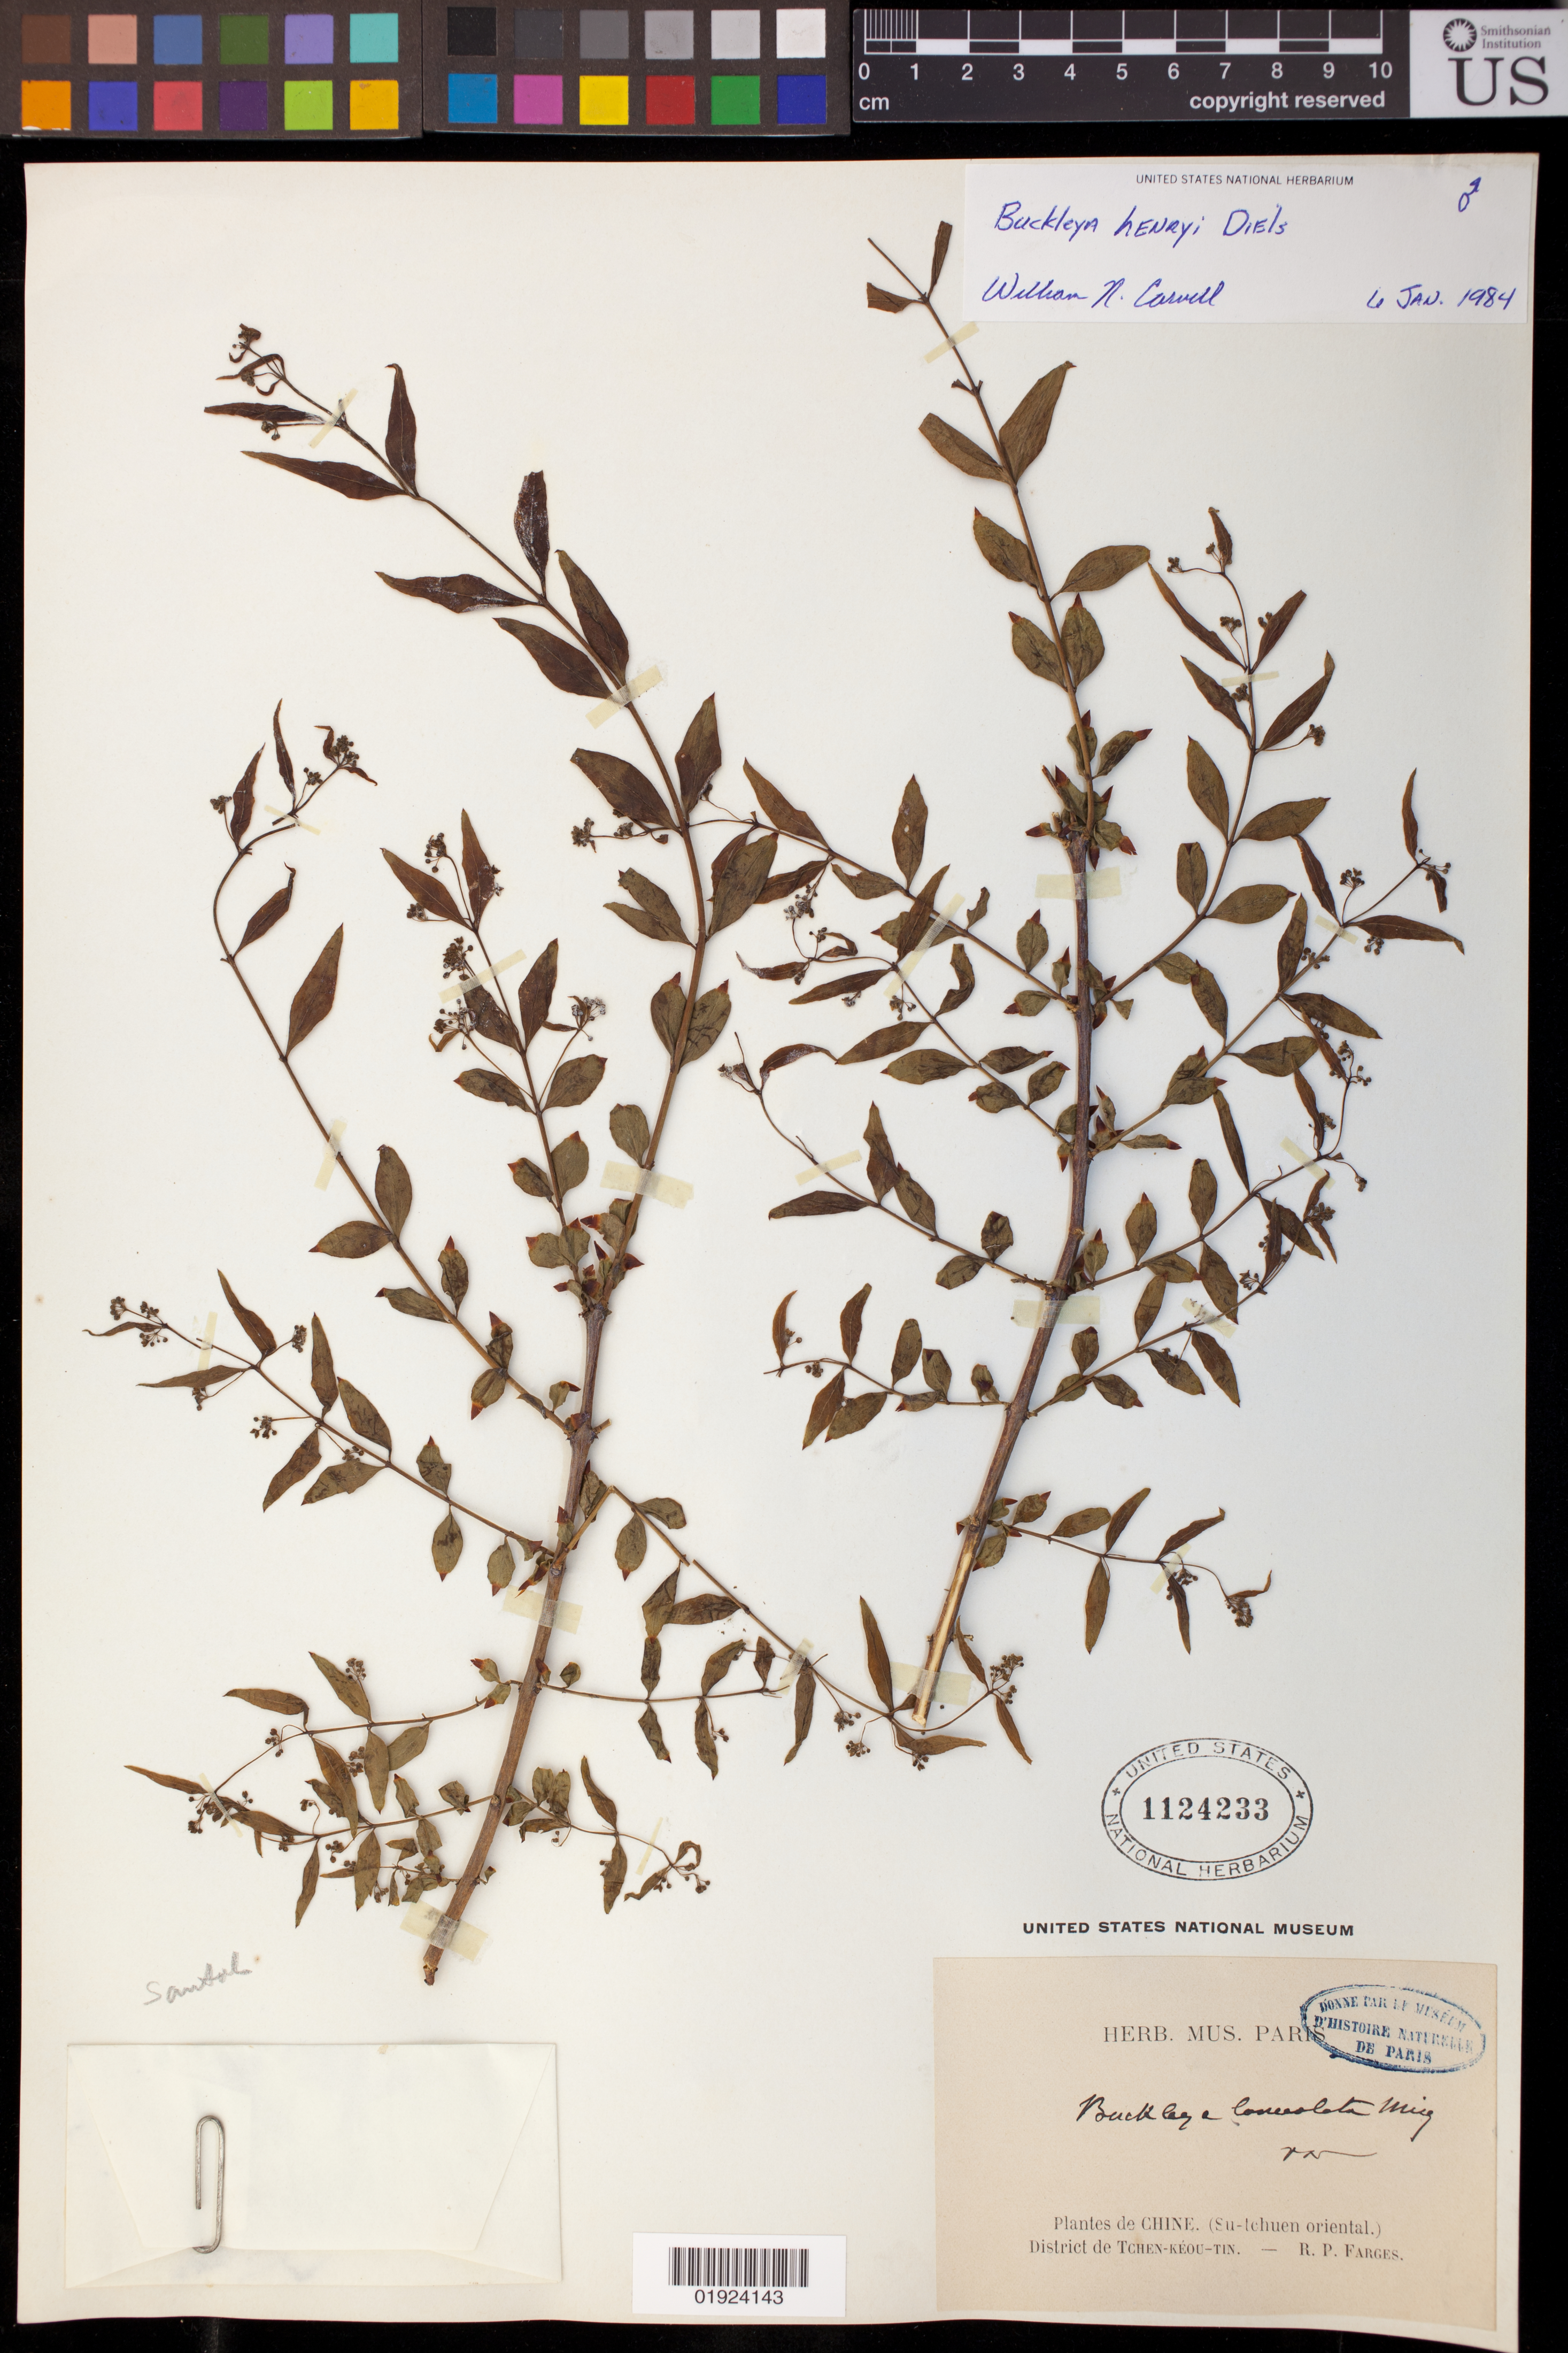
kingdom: Plantae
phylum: Tracheophyta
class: Magnoliopsida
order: Santalales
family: Thesiaceae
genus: Buckleya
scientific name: Buckleya henryi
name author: Diels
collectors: R. Farges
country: China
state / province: Sichuan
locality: District de Tchen-Keou-Tin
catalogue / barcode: US 1124233